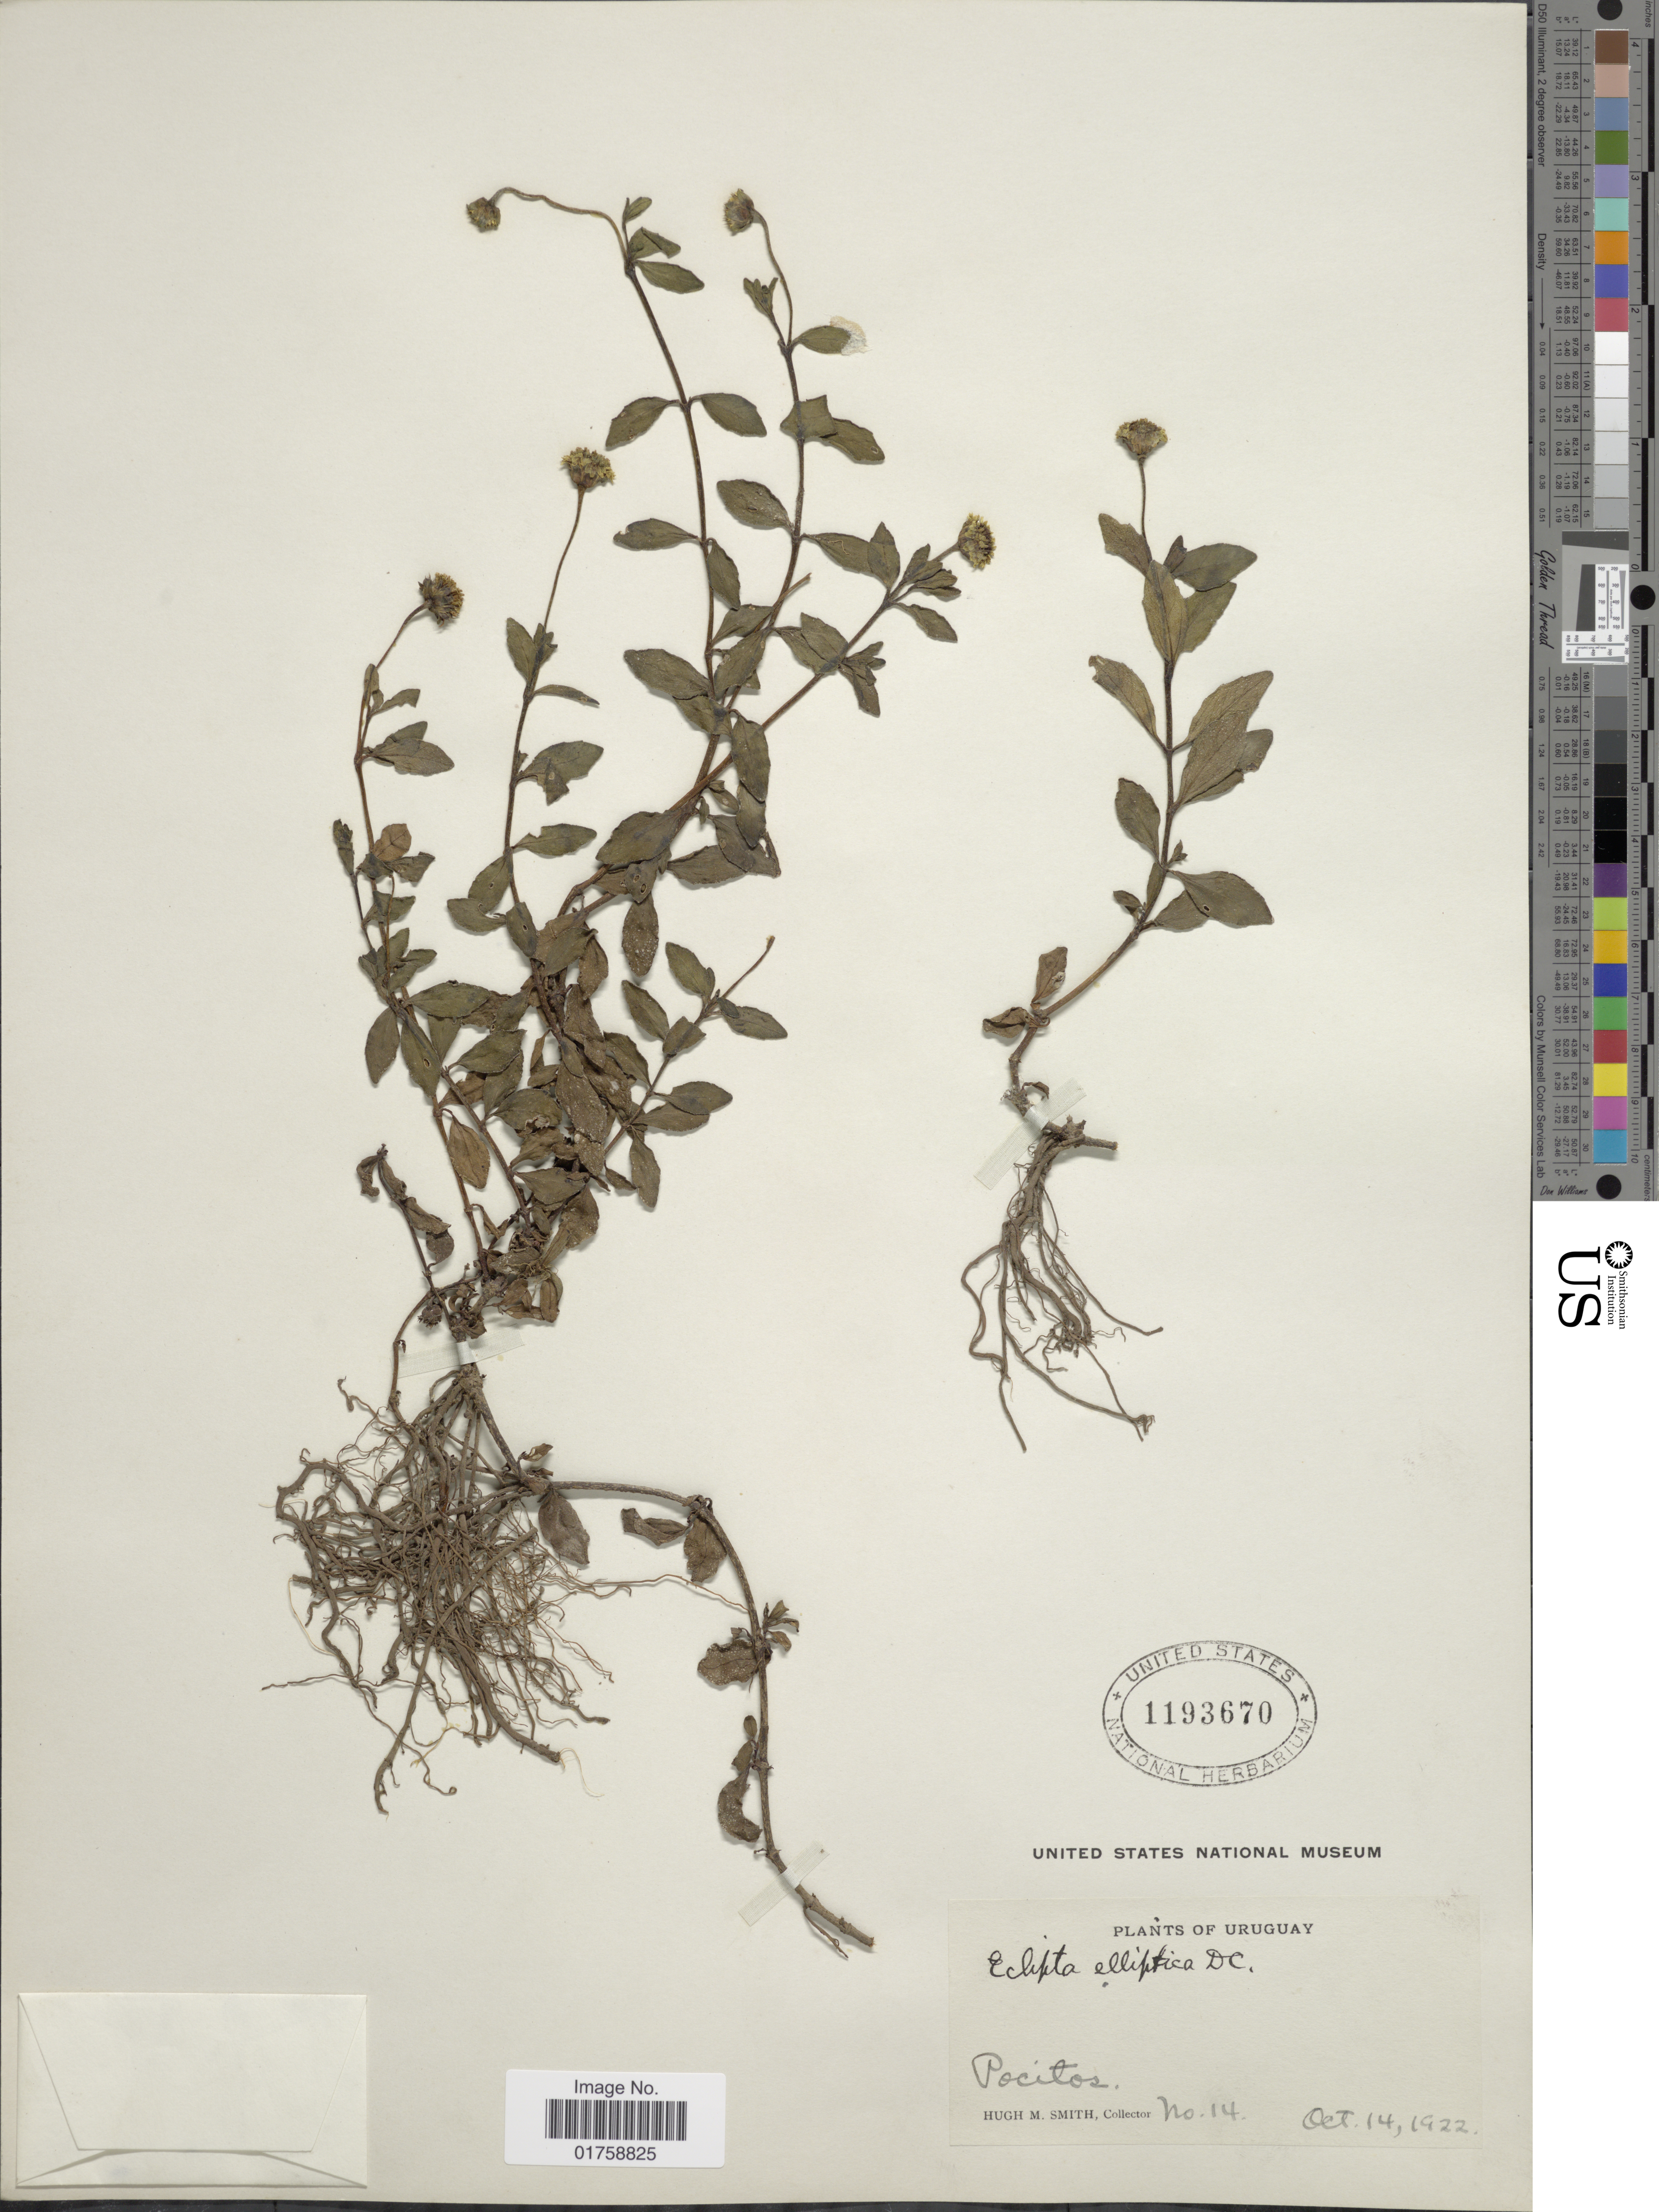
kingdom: Plantae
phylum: Tracheophyta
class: Magnoliopsida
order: Asterales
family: Asteraceae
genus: Eclipta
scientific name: Eclipta bellidioides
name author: (Spreng.) Sch. Bip. & S.F. Blake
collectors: H. M. Smith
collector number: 14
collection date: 1922-10-14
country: Uruguay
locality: Uruguay. Pocitos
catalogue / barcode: US 1193670